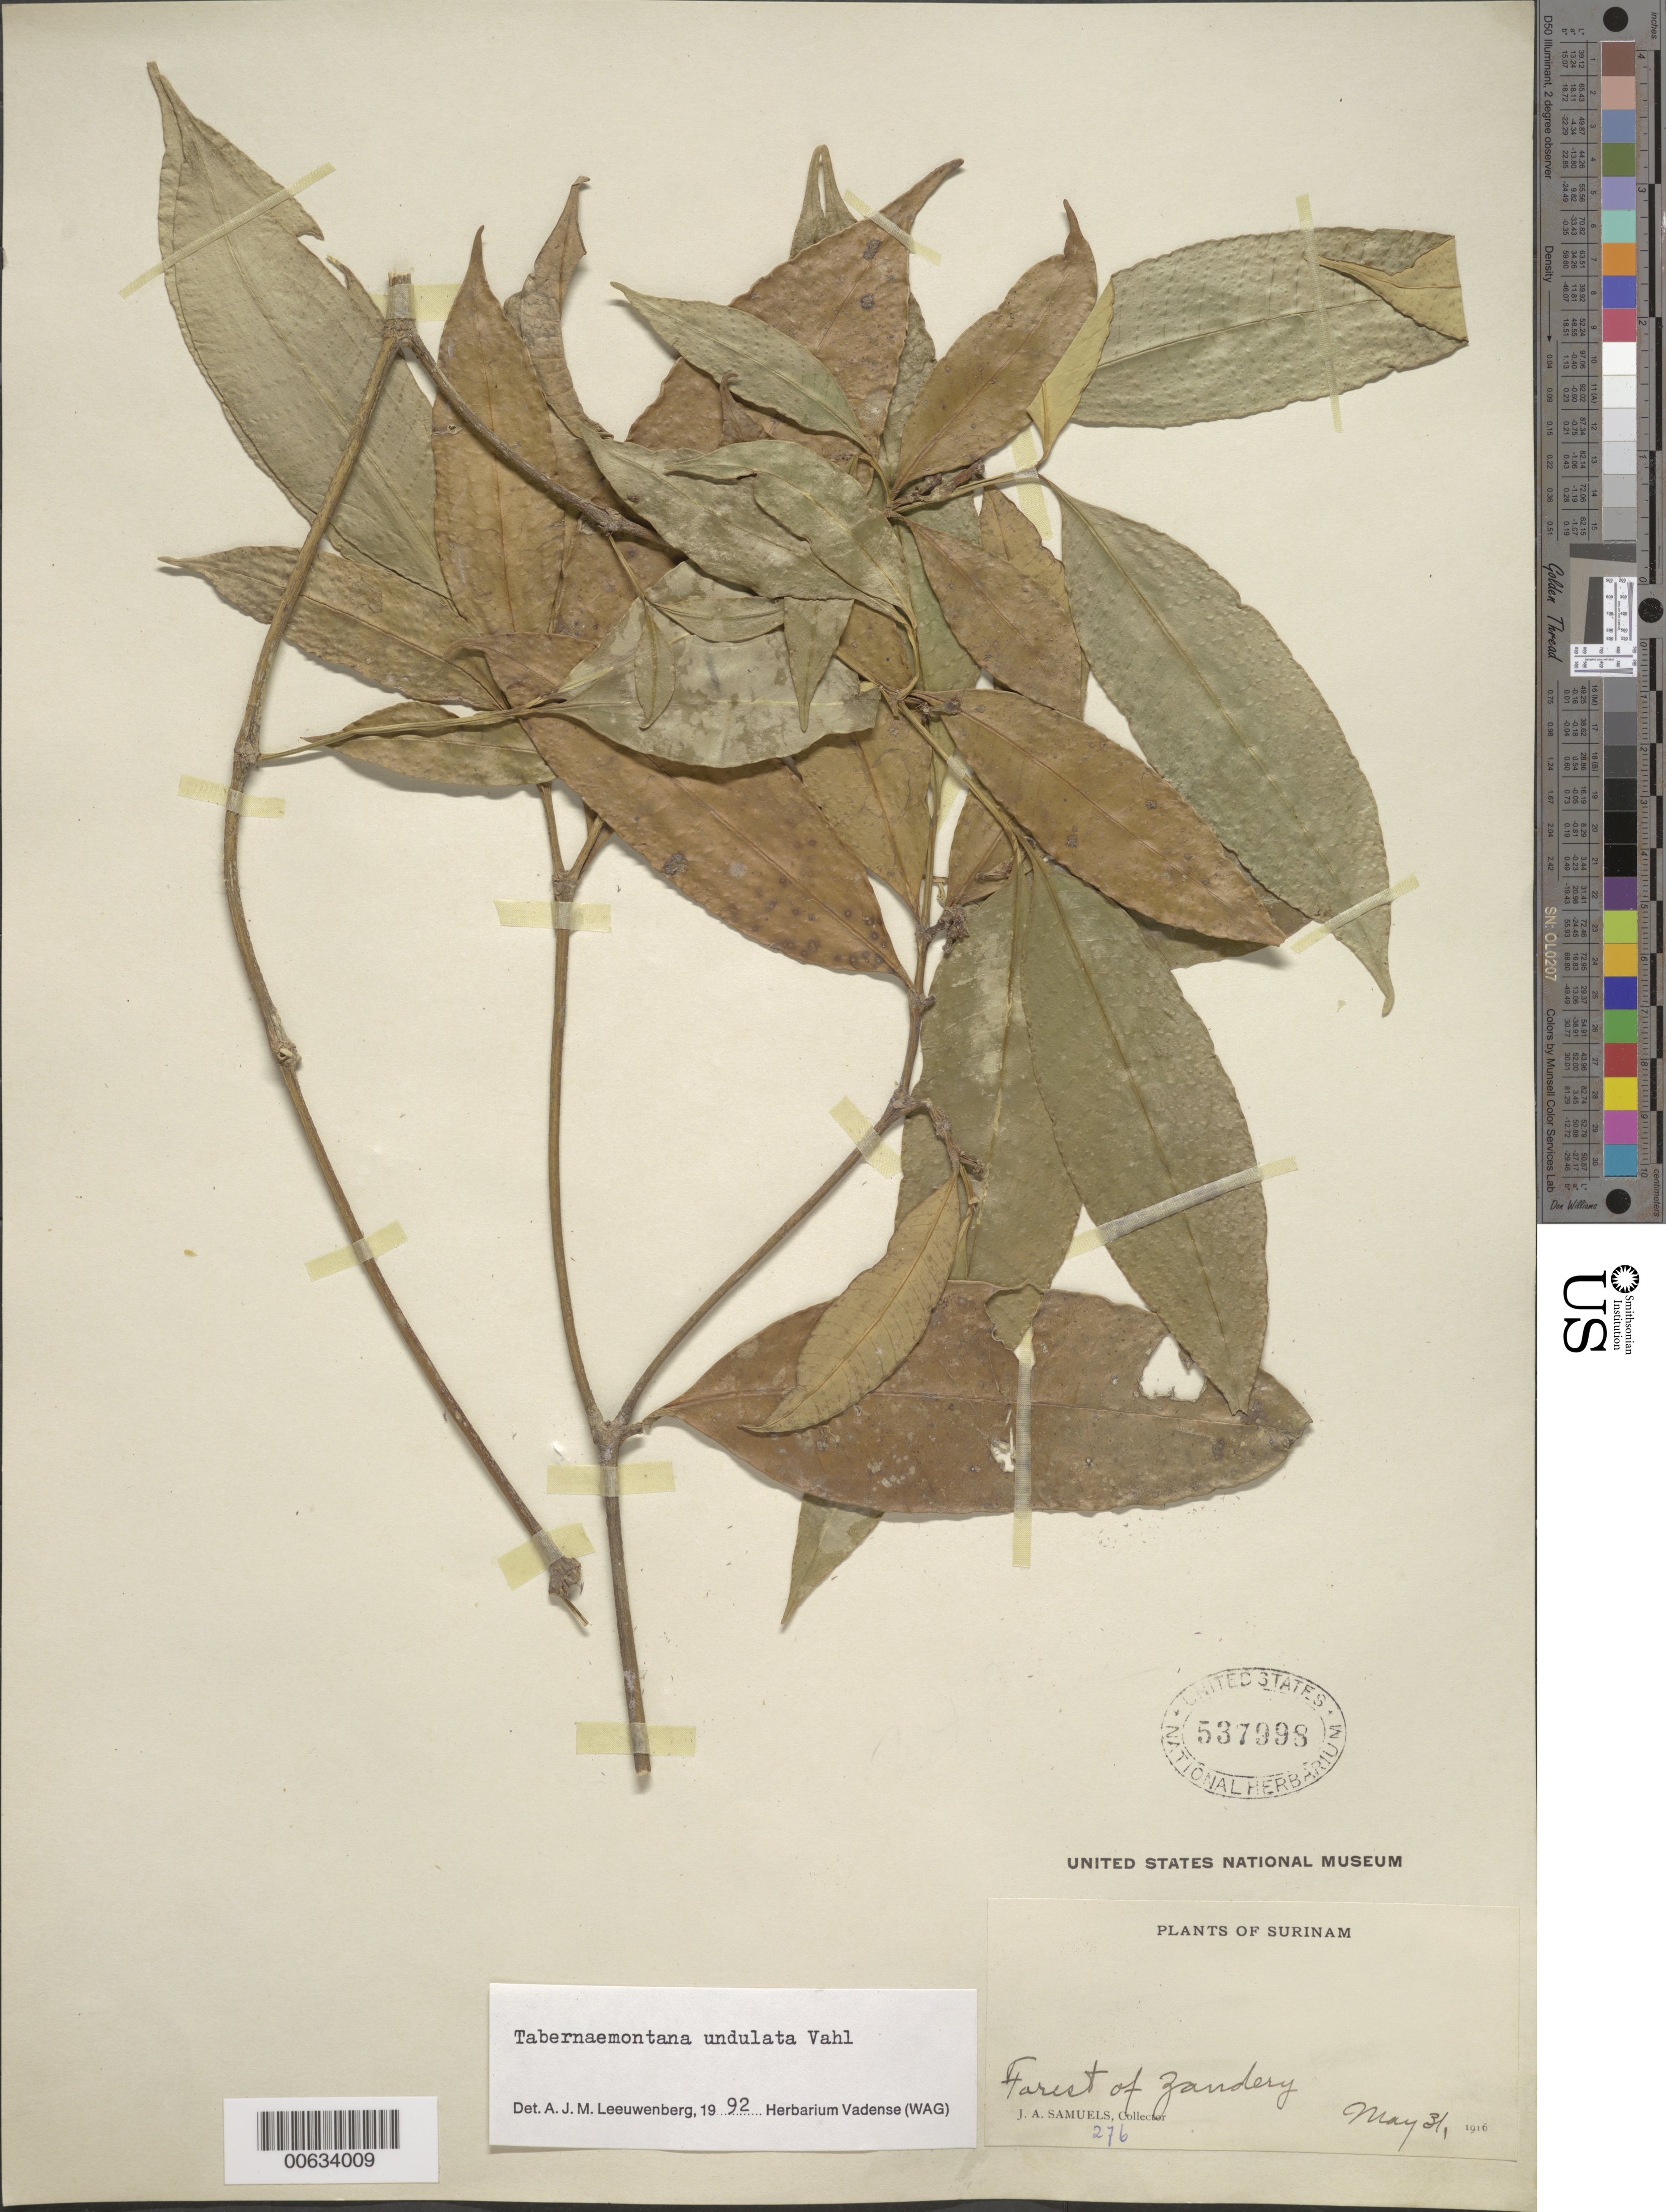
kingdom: Plantae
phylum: Tracheophyta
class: Magnoliopsida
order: Gentianales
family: Apocynaceae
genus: Tabernaemontana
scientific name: Tabernaemontana undulata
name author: Vahl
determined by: Leeuwenberg, A. J. M.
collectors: J. A. Samuels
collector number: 276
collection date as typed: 31-May-16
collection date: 1916-05-31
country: Suriname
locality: Forest of Zandery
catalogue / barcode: US 537998